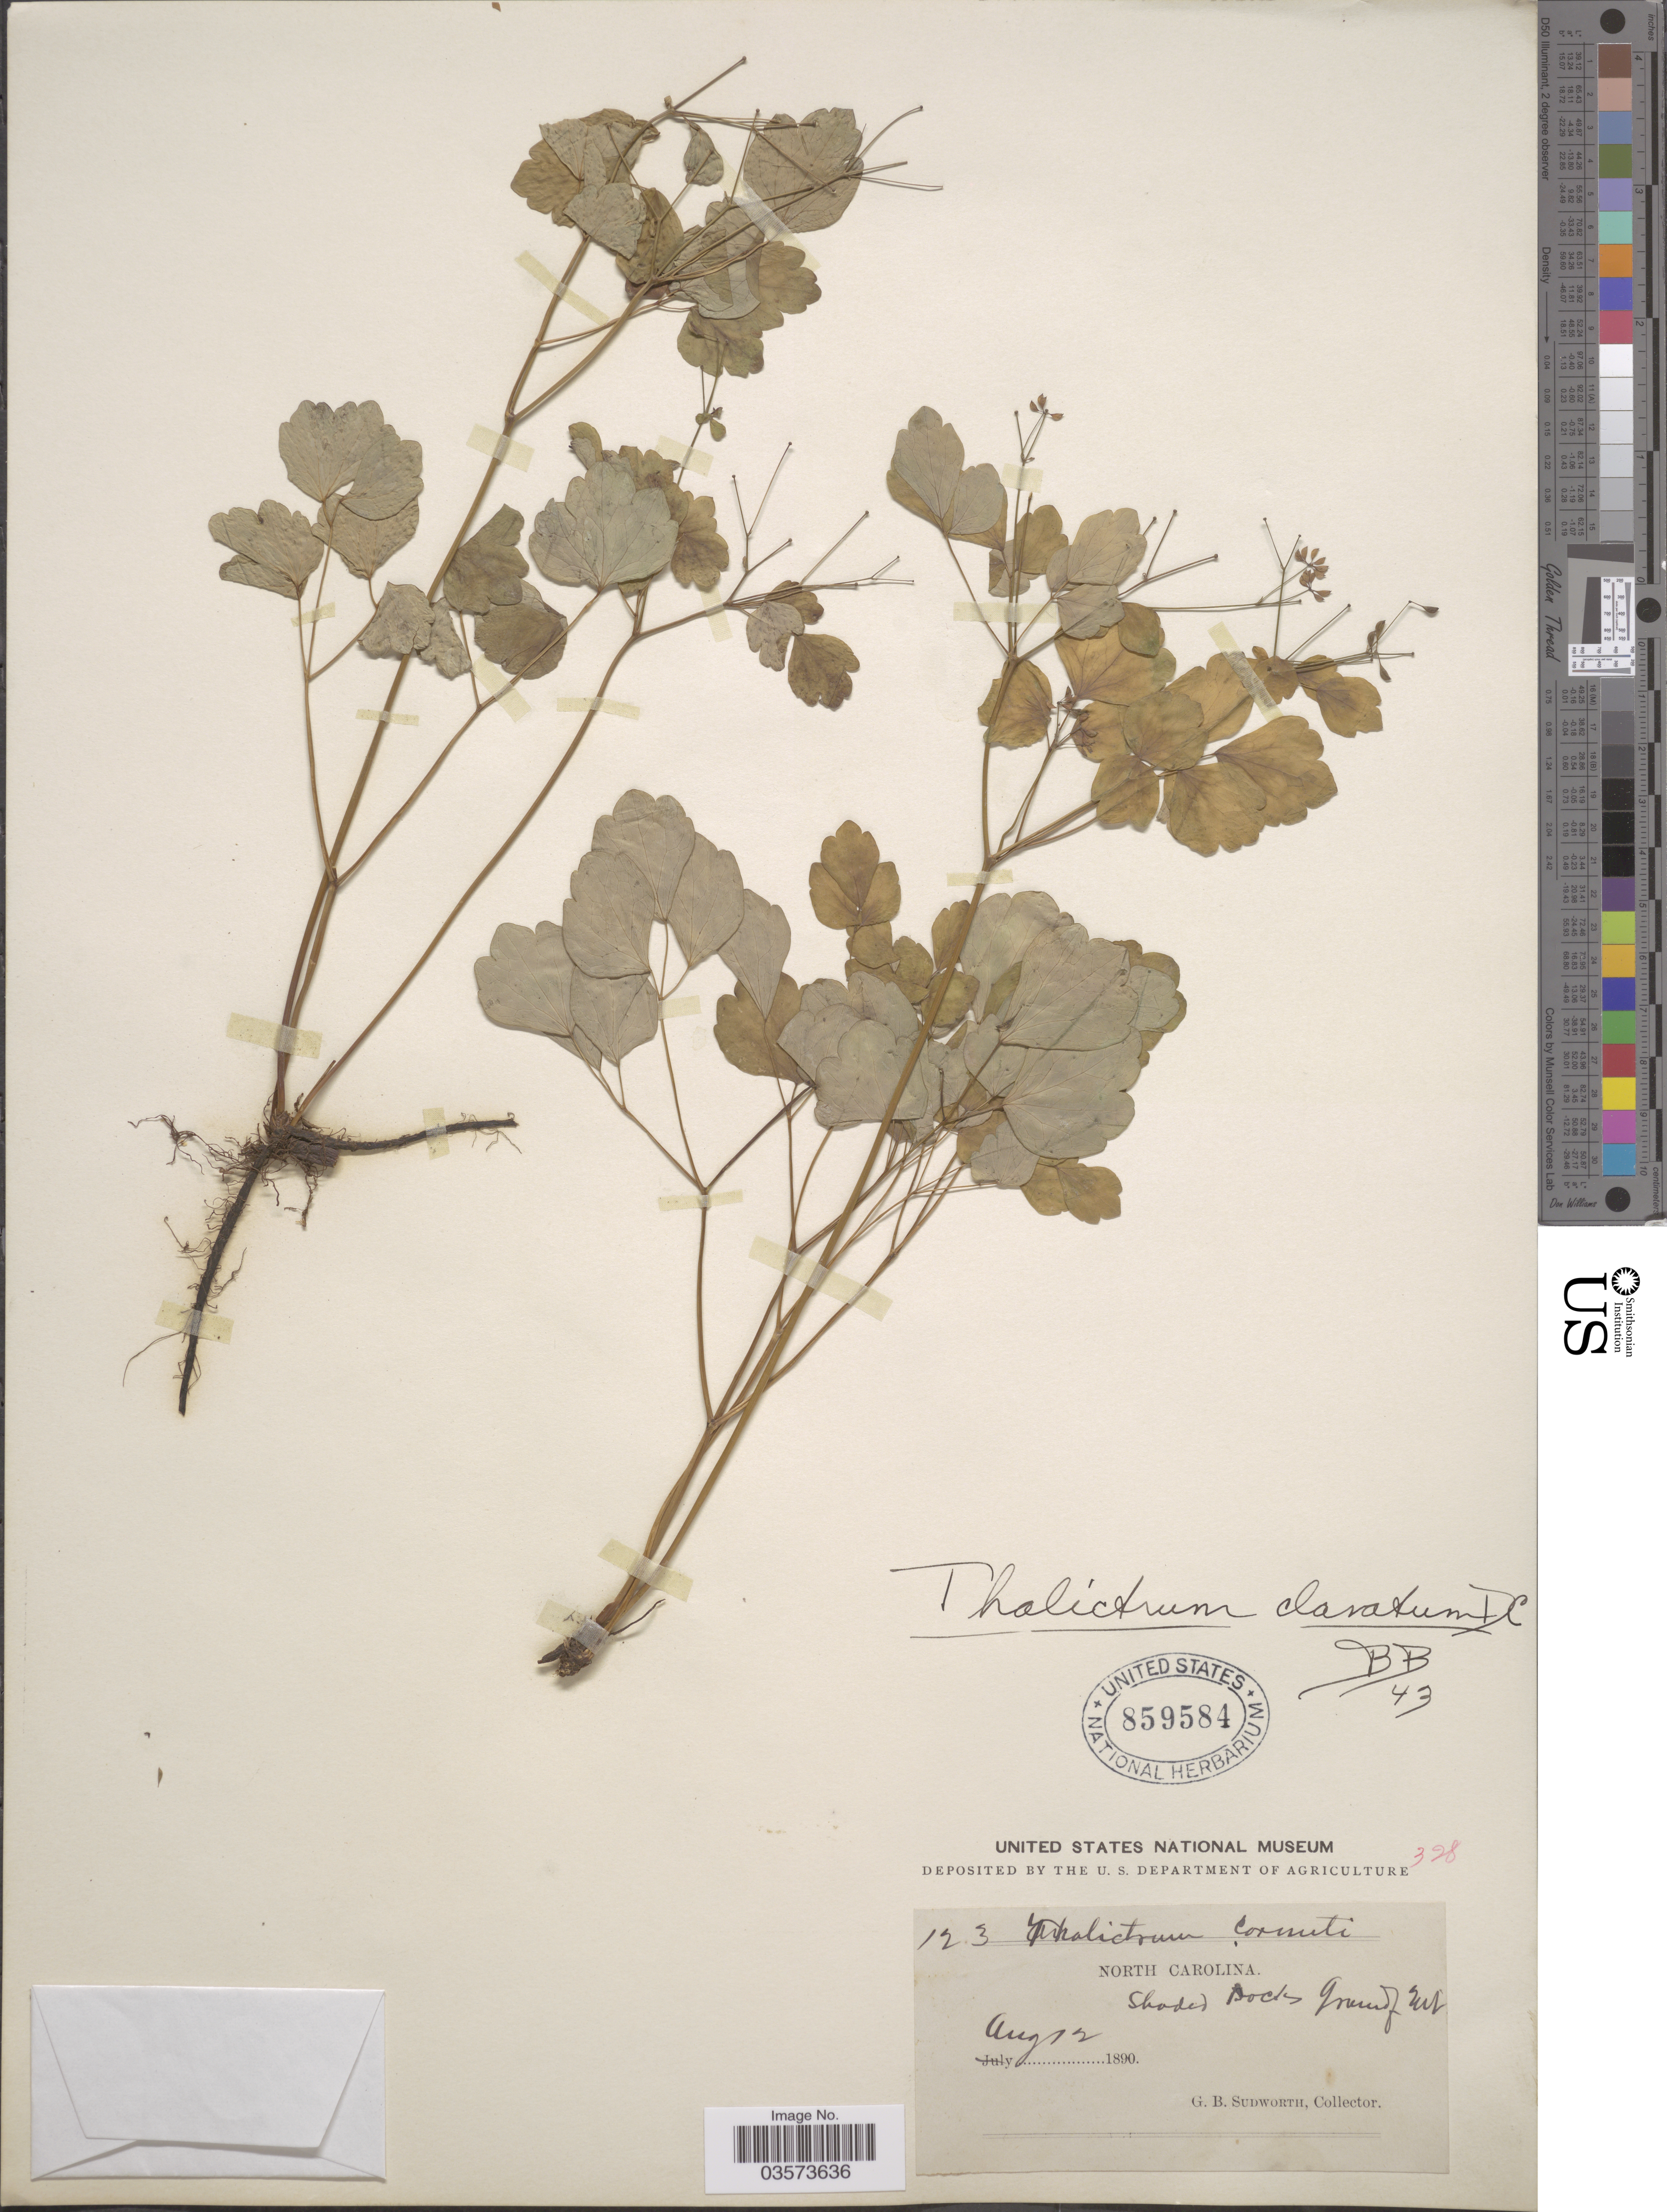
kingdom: Plantae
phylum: Tracheophyta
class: Magnoliopsida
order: Ranunculales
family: Ranunculaceae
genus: Thalictrum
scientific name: Thalictrum clavatum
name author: DC.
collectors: G. B. Sudworth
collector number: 123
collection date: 1890-08-12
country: United States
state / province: North Carolina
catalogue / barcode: US 859584